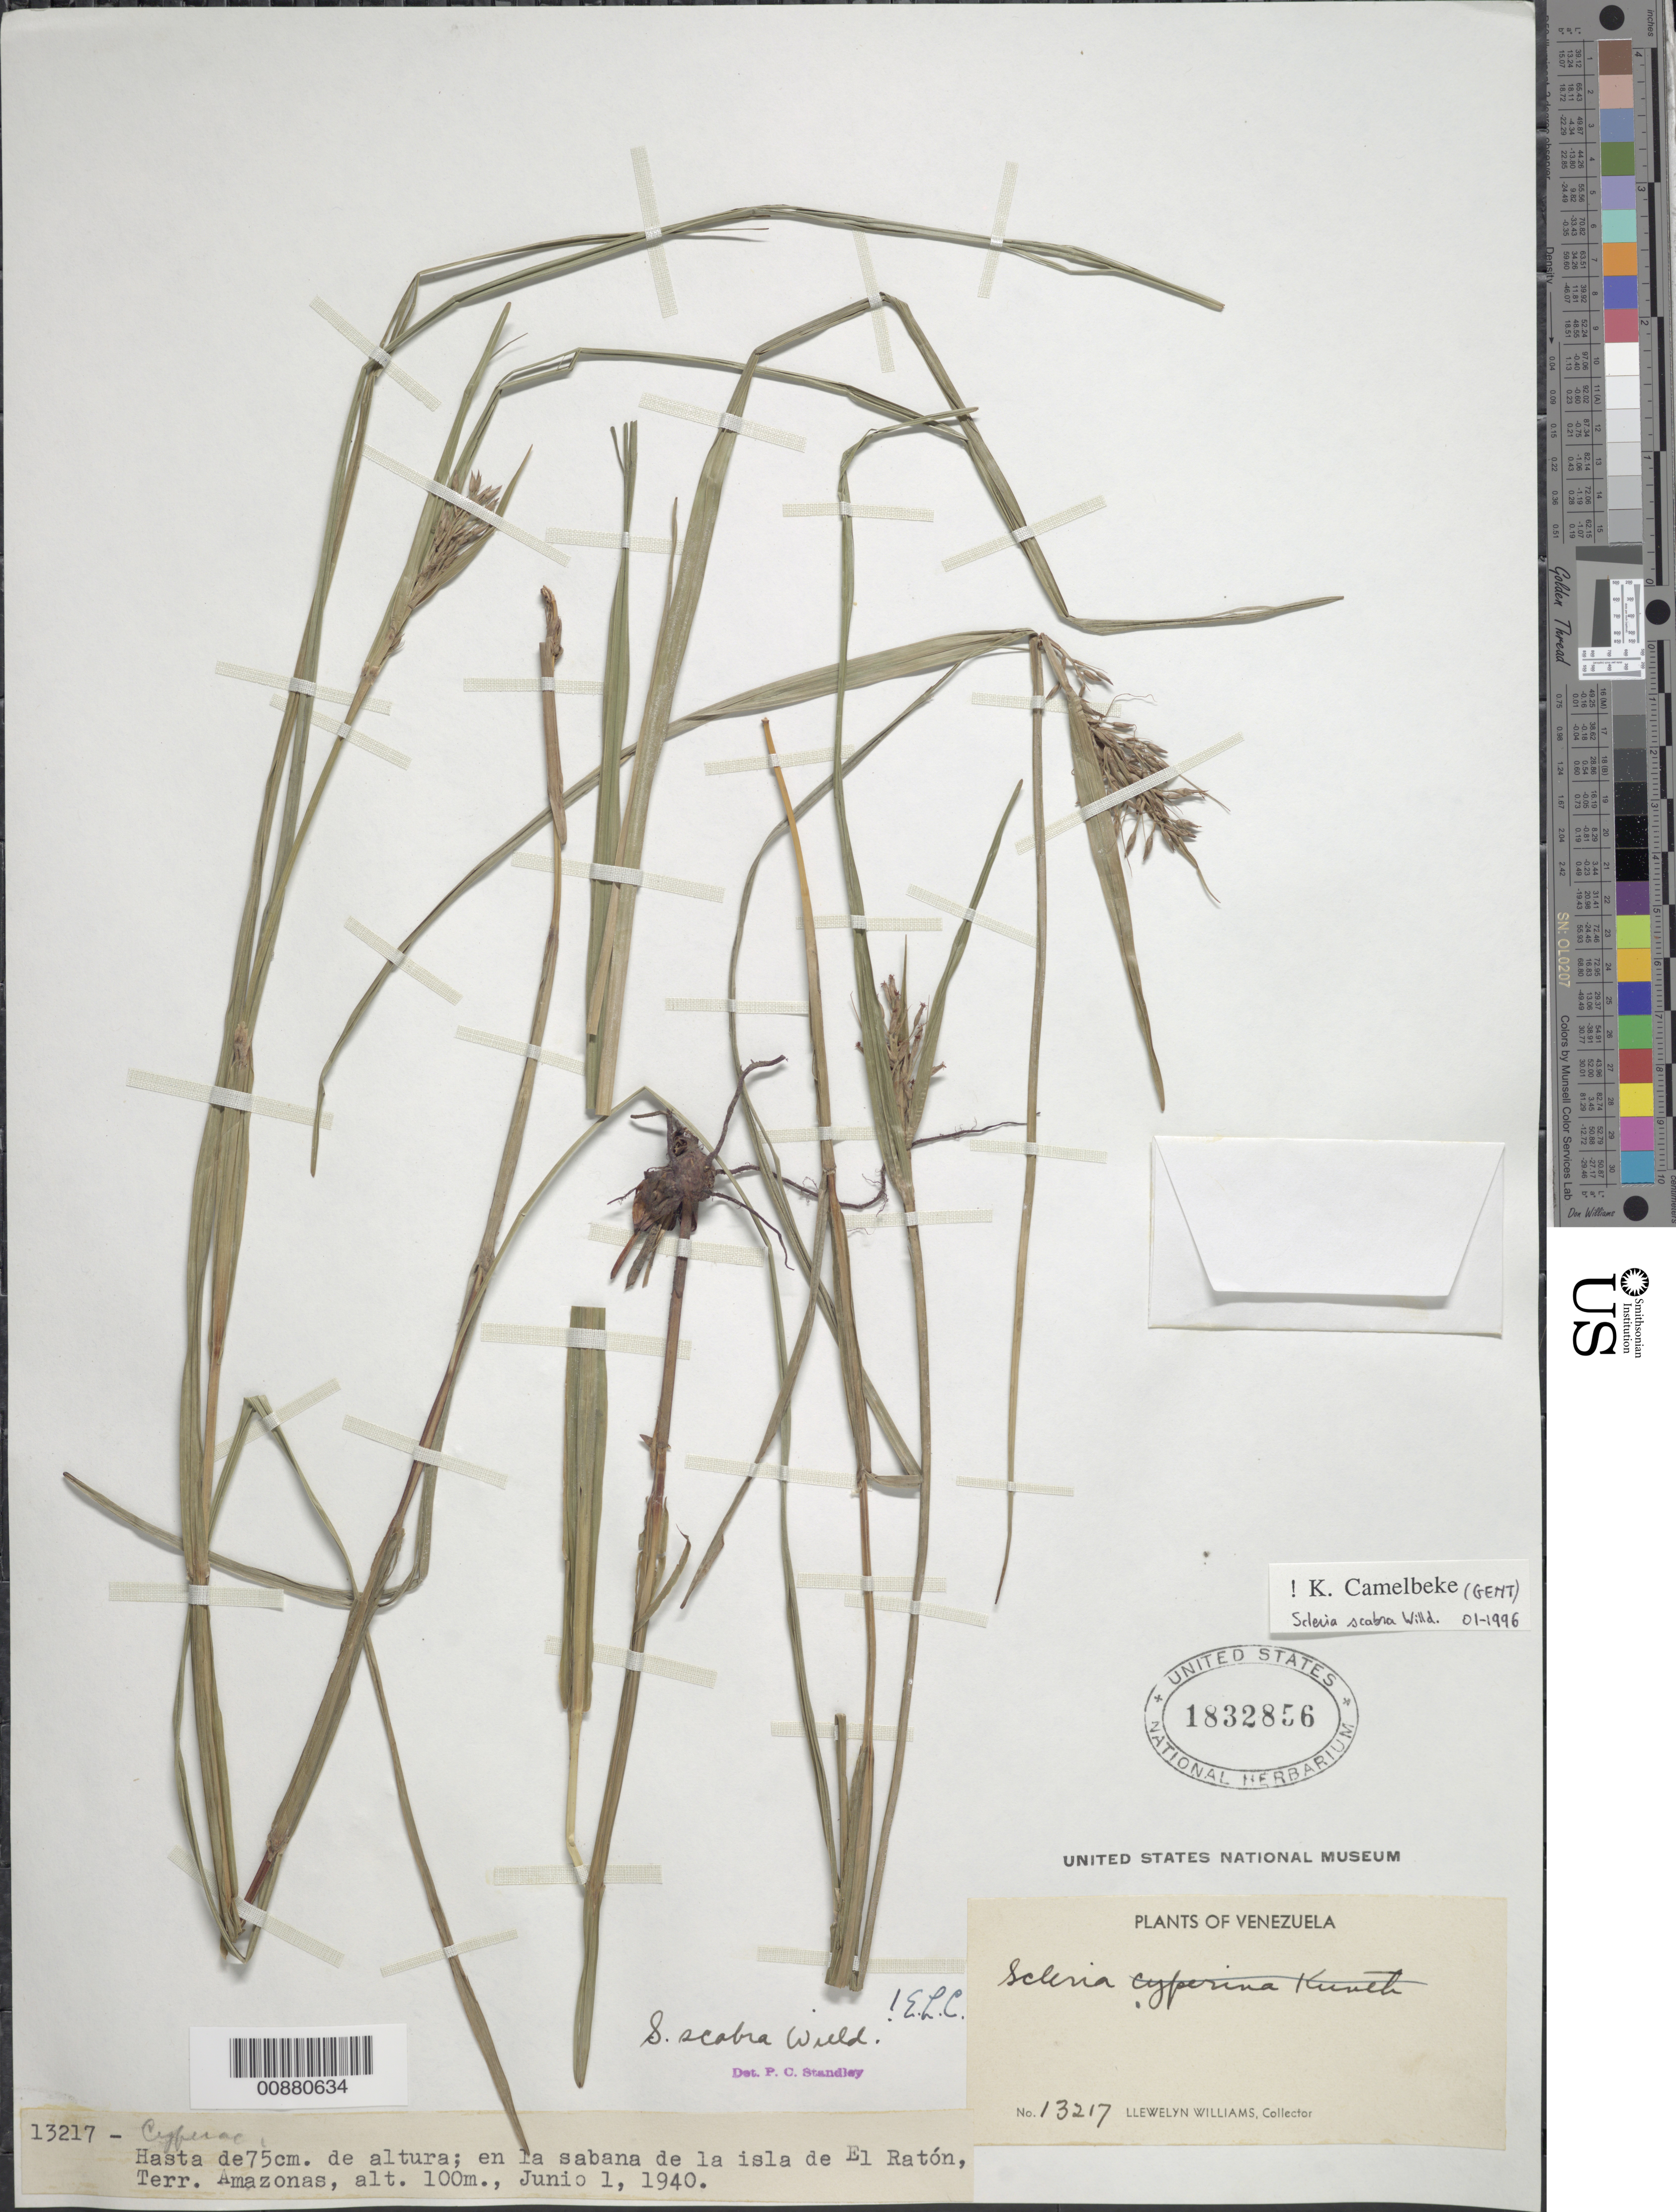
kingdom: Plantae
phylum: Tracheophyta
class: Liliopsida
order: Poales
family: Cyperaceae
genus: Scleria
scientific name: Scleria scabra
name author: Willd.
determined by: Camelbeke, K.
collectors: Ll. Williams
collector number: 13217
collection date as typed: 1-Jun-40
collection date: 1940-06-01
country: Venezuela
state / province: Amazonas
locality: Isla de El Ratón, Alto Orinoco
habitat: Savanna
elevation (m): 100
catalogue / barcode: US 1832856